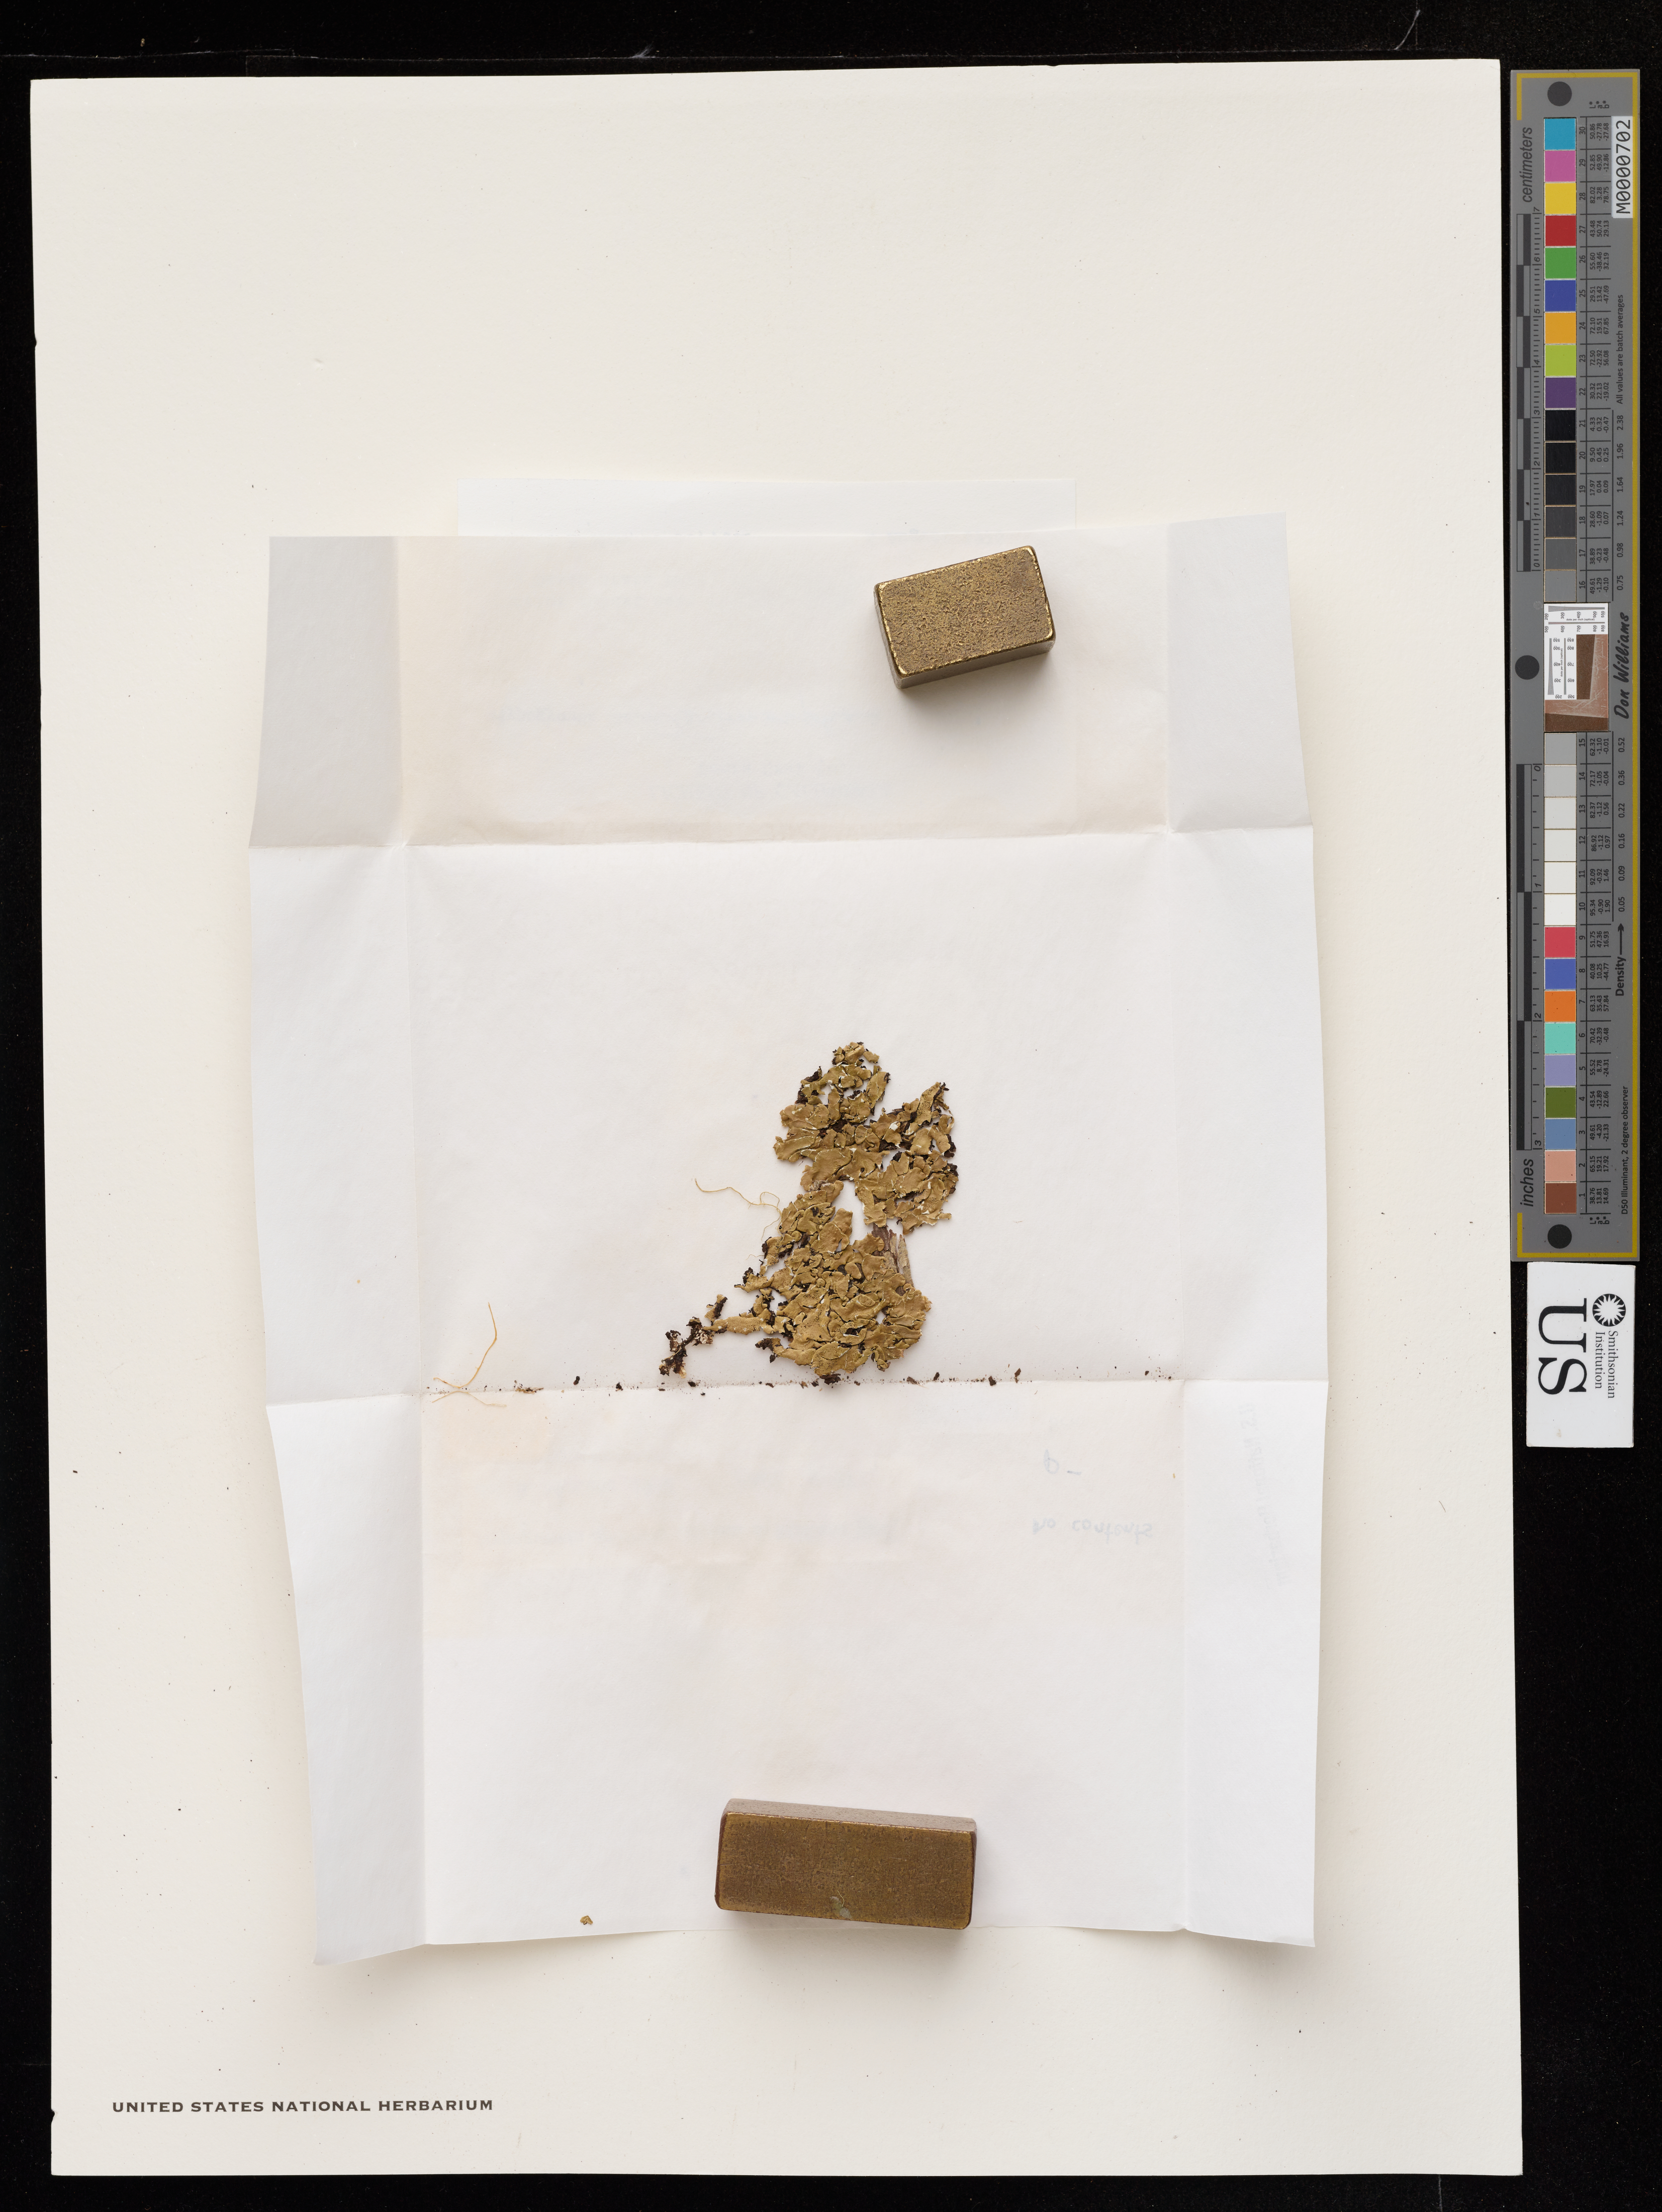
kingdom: Fungi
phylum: Ascomycota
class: Lecanoromycetes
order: Lecanorales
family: Parmeliaceae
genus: Hypogymnia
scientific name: Hypogymnia apinnata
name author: Goward & McCune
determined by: McCune, B.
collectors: M. Hale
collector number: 51982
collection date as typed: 04 Aug 1978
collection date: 1978-08-04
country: United States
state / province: California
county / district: Santa Cruz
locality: Big basin st. park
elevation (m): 0